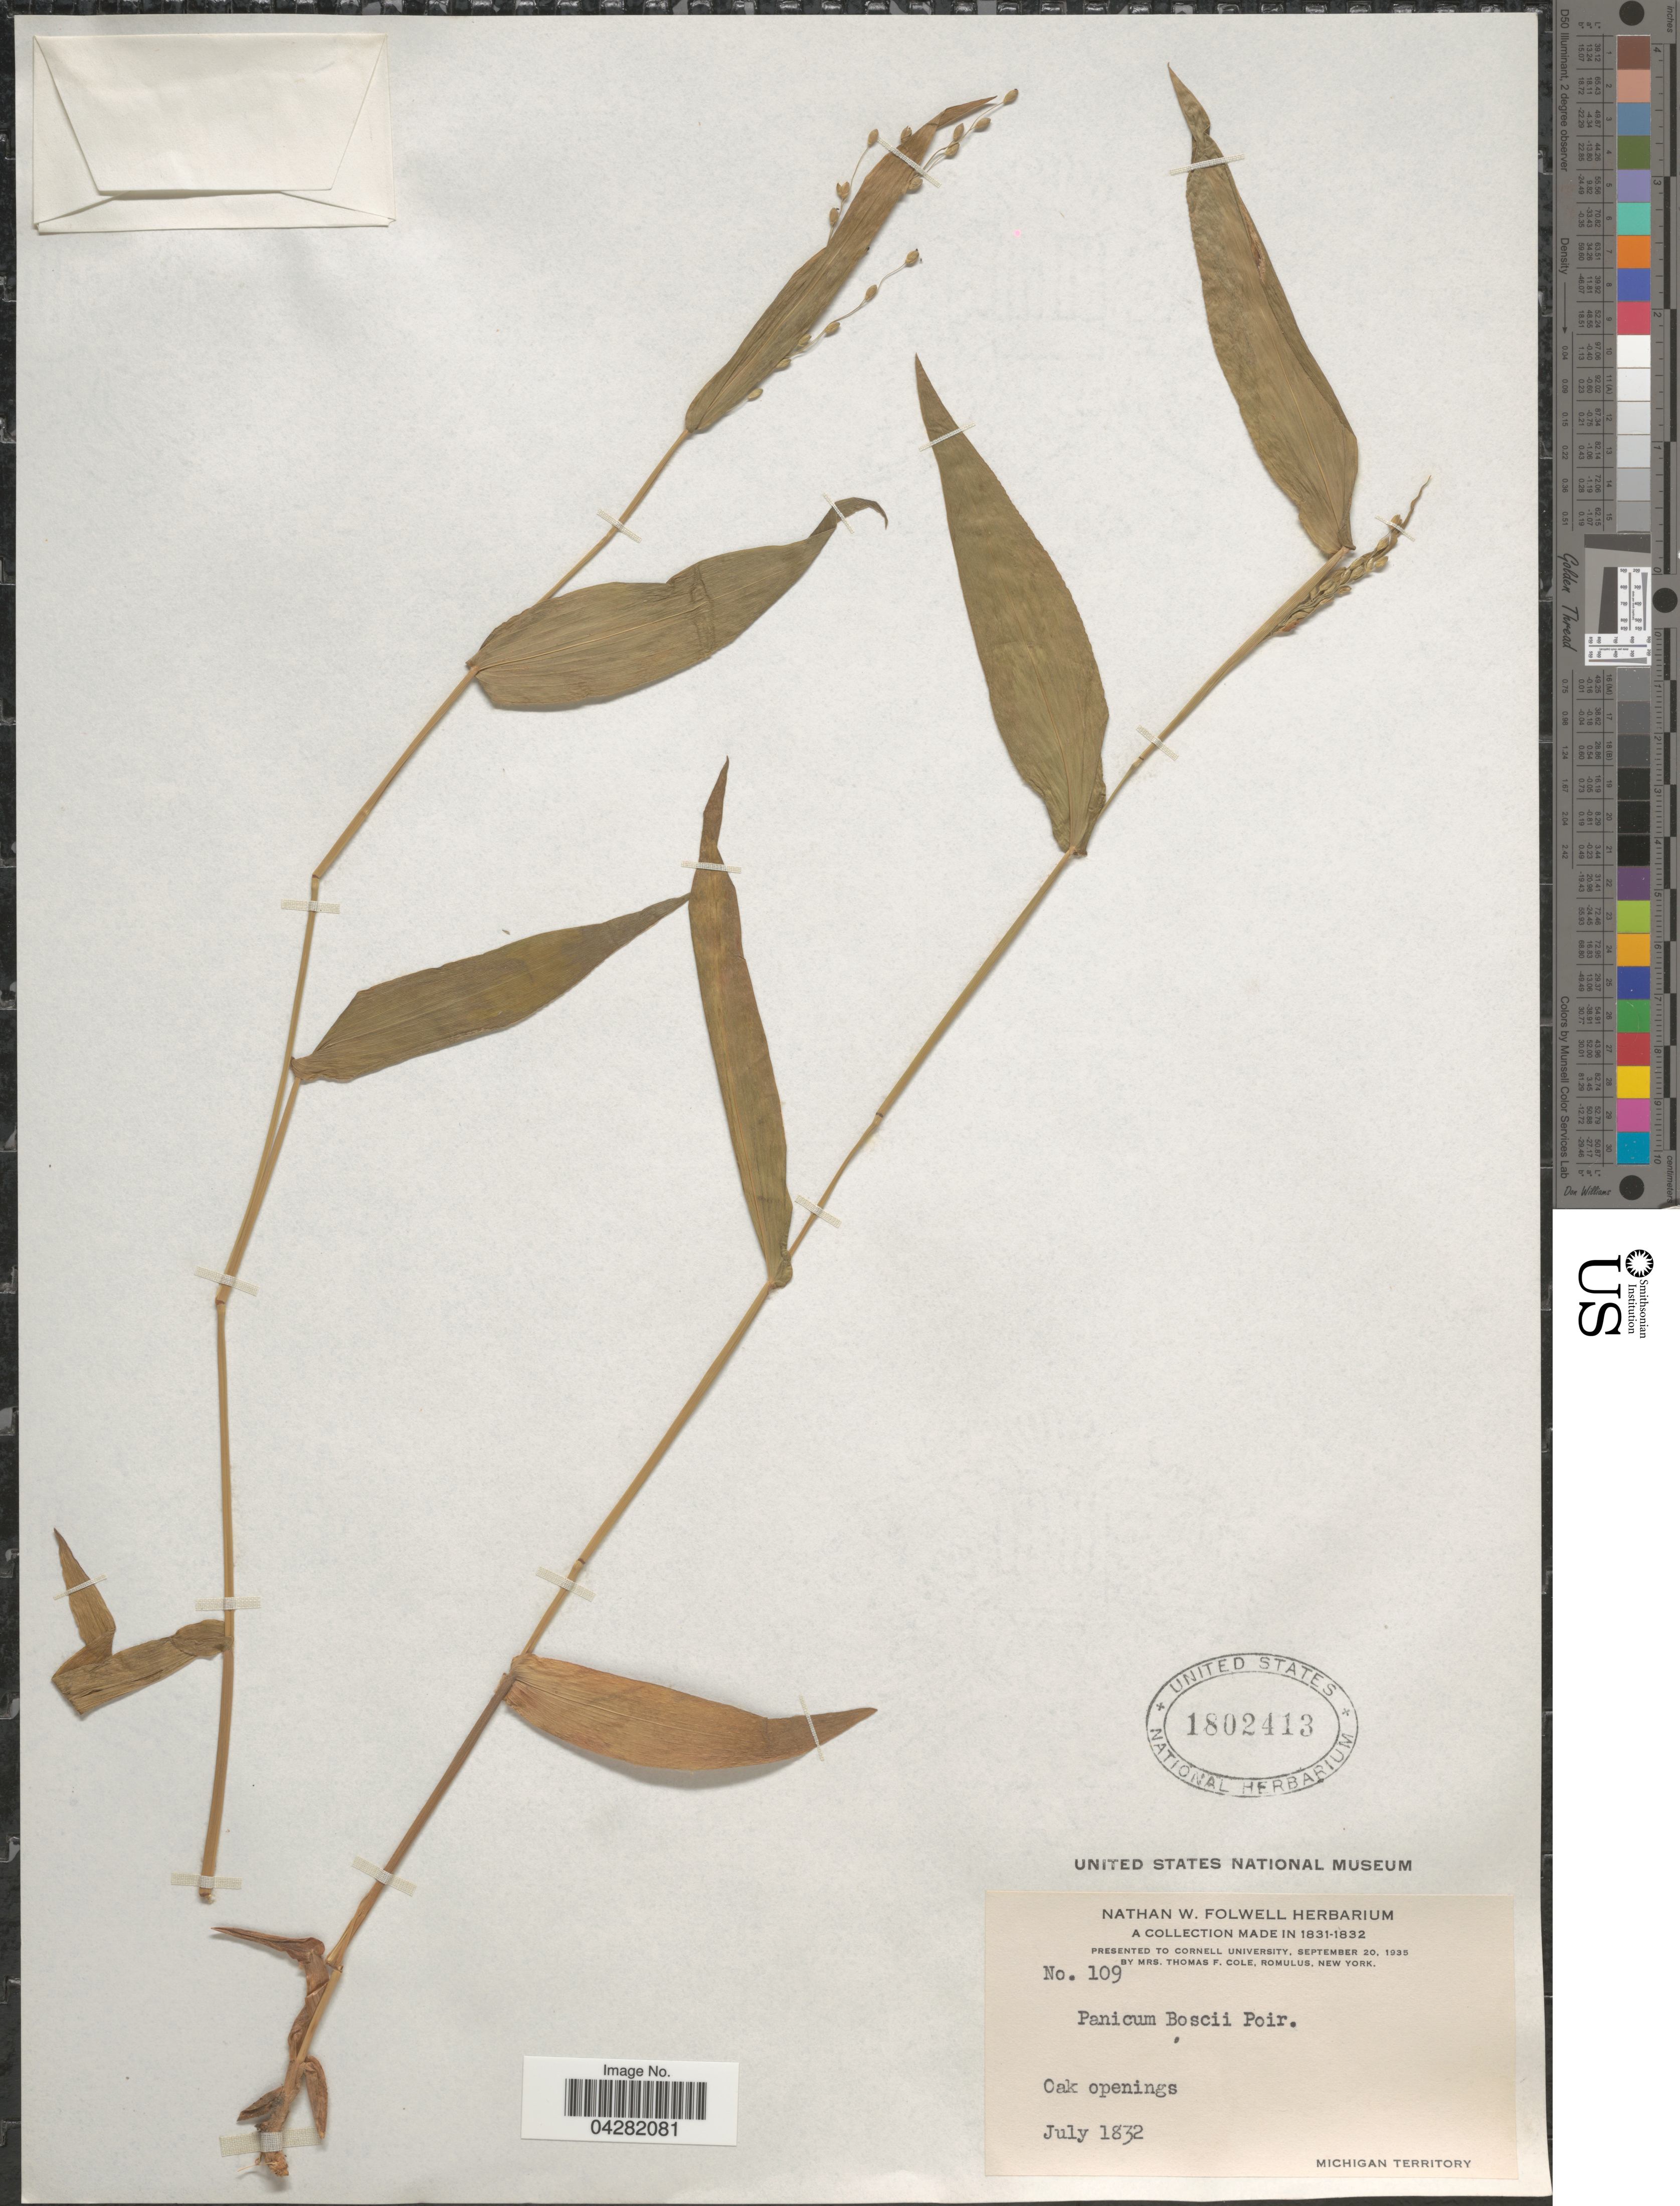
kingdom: Plantae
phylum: Tracheophyta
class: Liliopsida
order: Poales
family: Poaceae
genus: Dichanthelium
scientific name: Dichanthelium latifolium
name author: (L.) Harvill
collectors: ex herb. Nathan W. Folwell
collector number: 109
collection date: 1832-07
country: United States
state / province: Michigan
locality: Oak openings.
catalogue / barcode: US 1802413